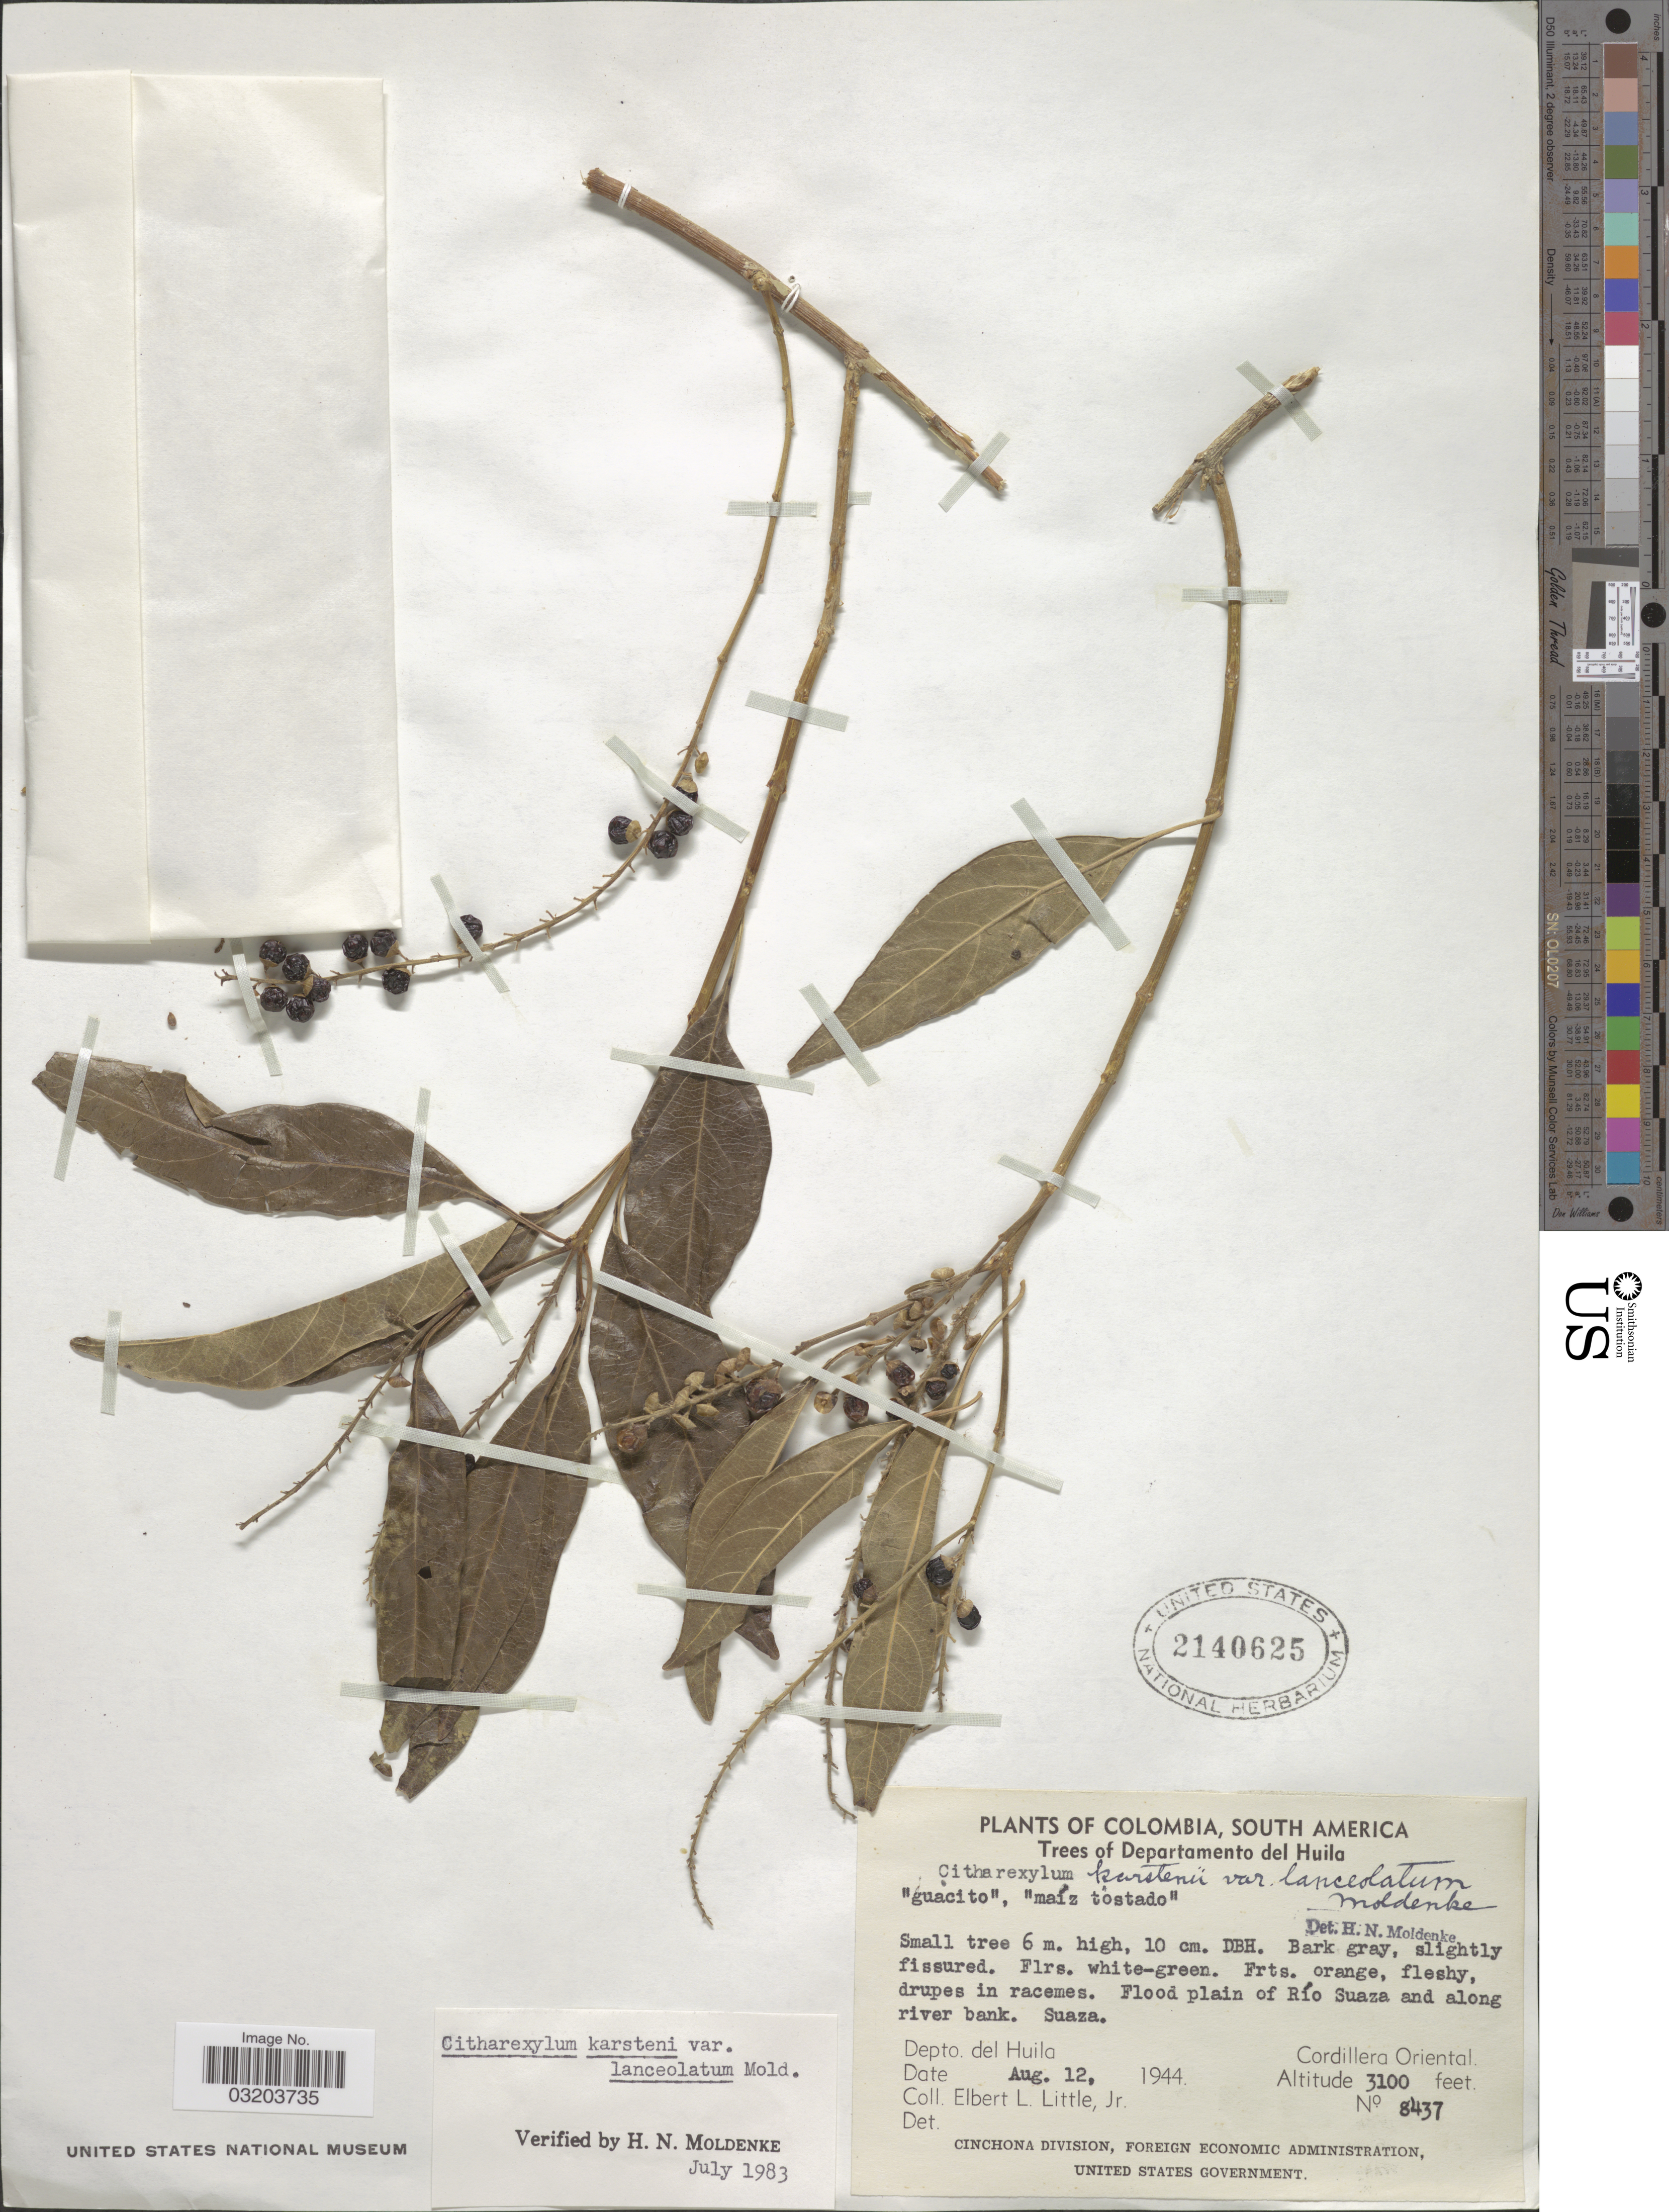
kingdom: Plantae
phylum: Tracheophyta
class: Magnoliopsida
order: Lamiales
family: Verbenaceae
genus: Citharexylum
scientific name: Citharexylum karstenii var. lanceolatum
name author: Moldenke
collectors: E. L. Little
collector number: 8437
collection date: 1944-08-12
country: Colombia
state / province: Huila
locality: Departamento del Huila. Flood plain of Río Suaza and along river bank. Suaza. Depto. del Huila. Cordillera Oriental.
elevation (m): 945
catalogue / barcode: US 2140625